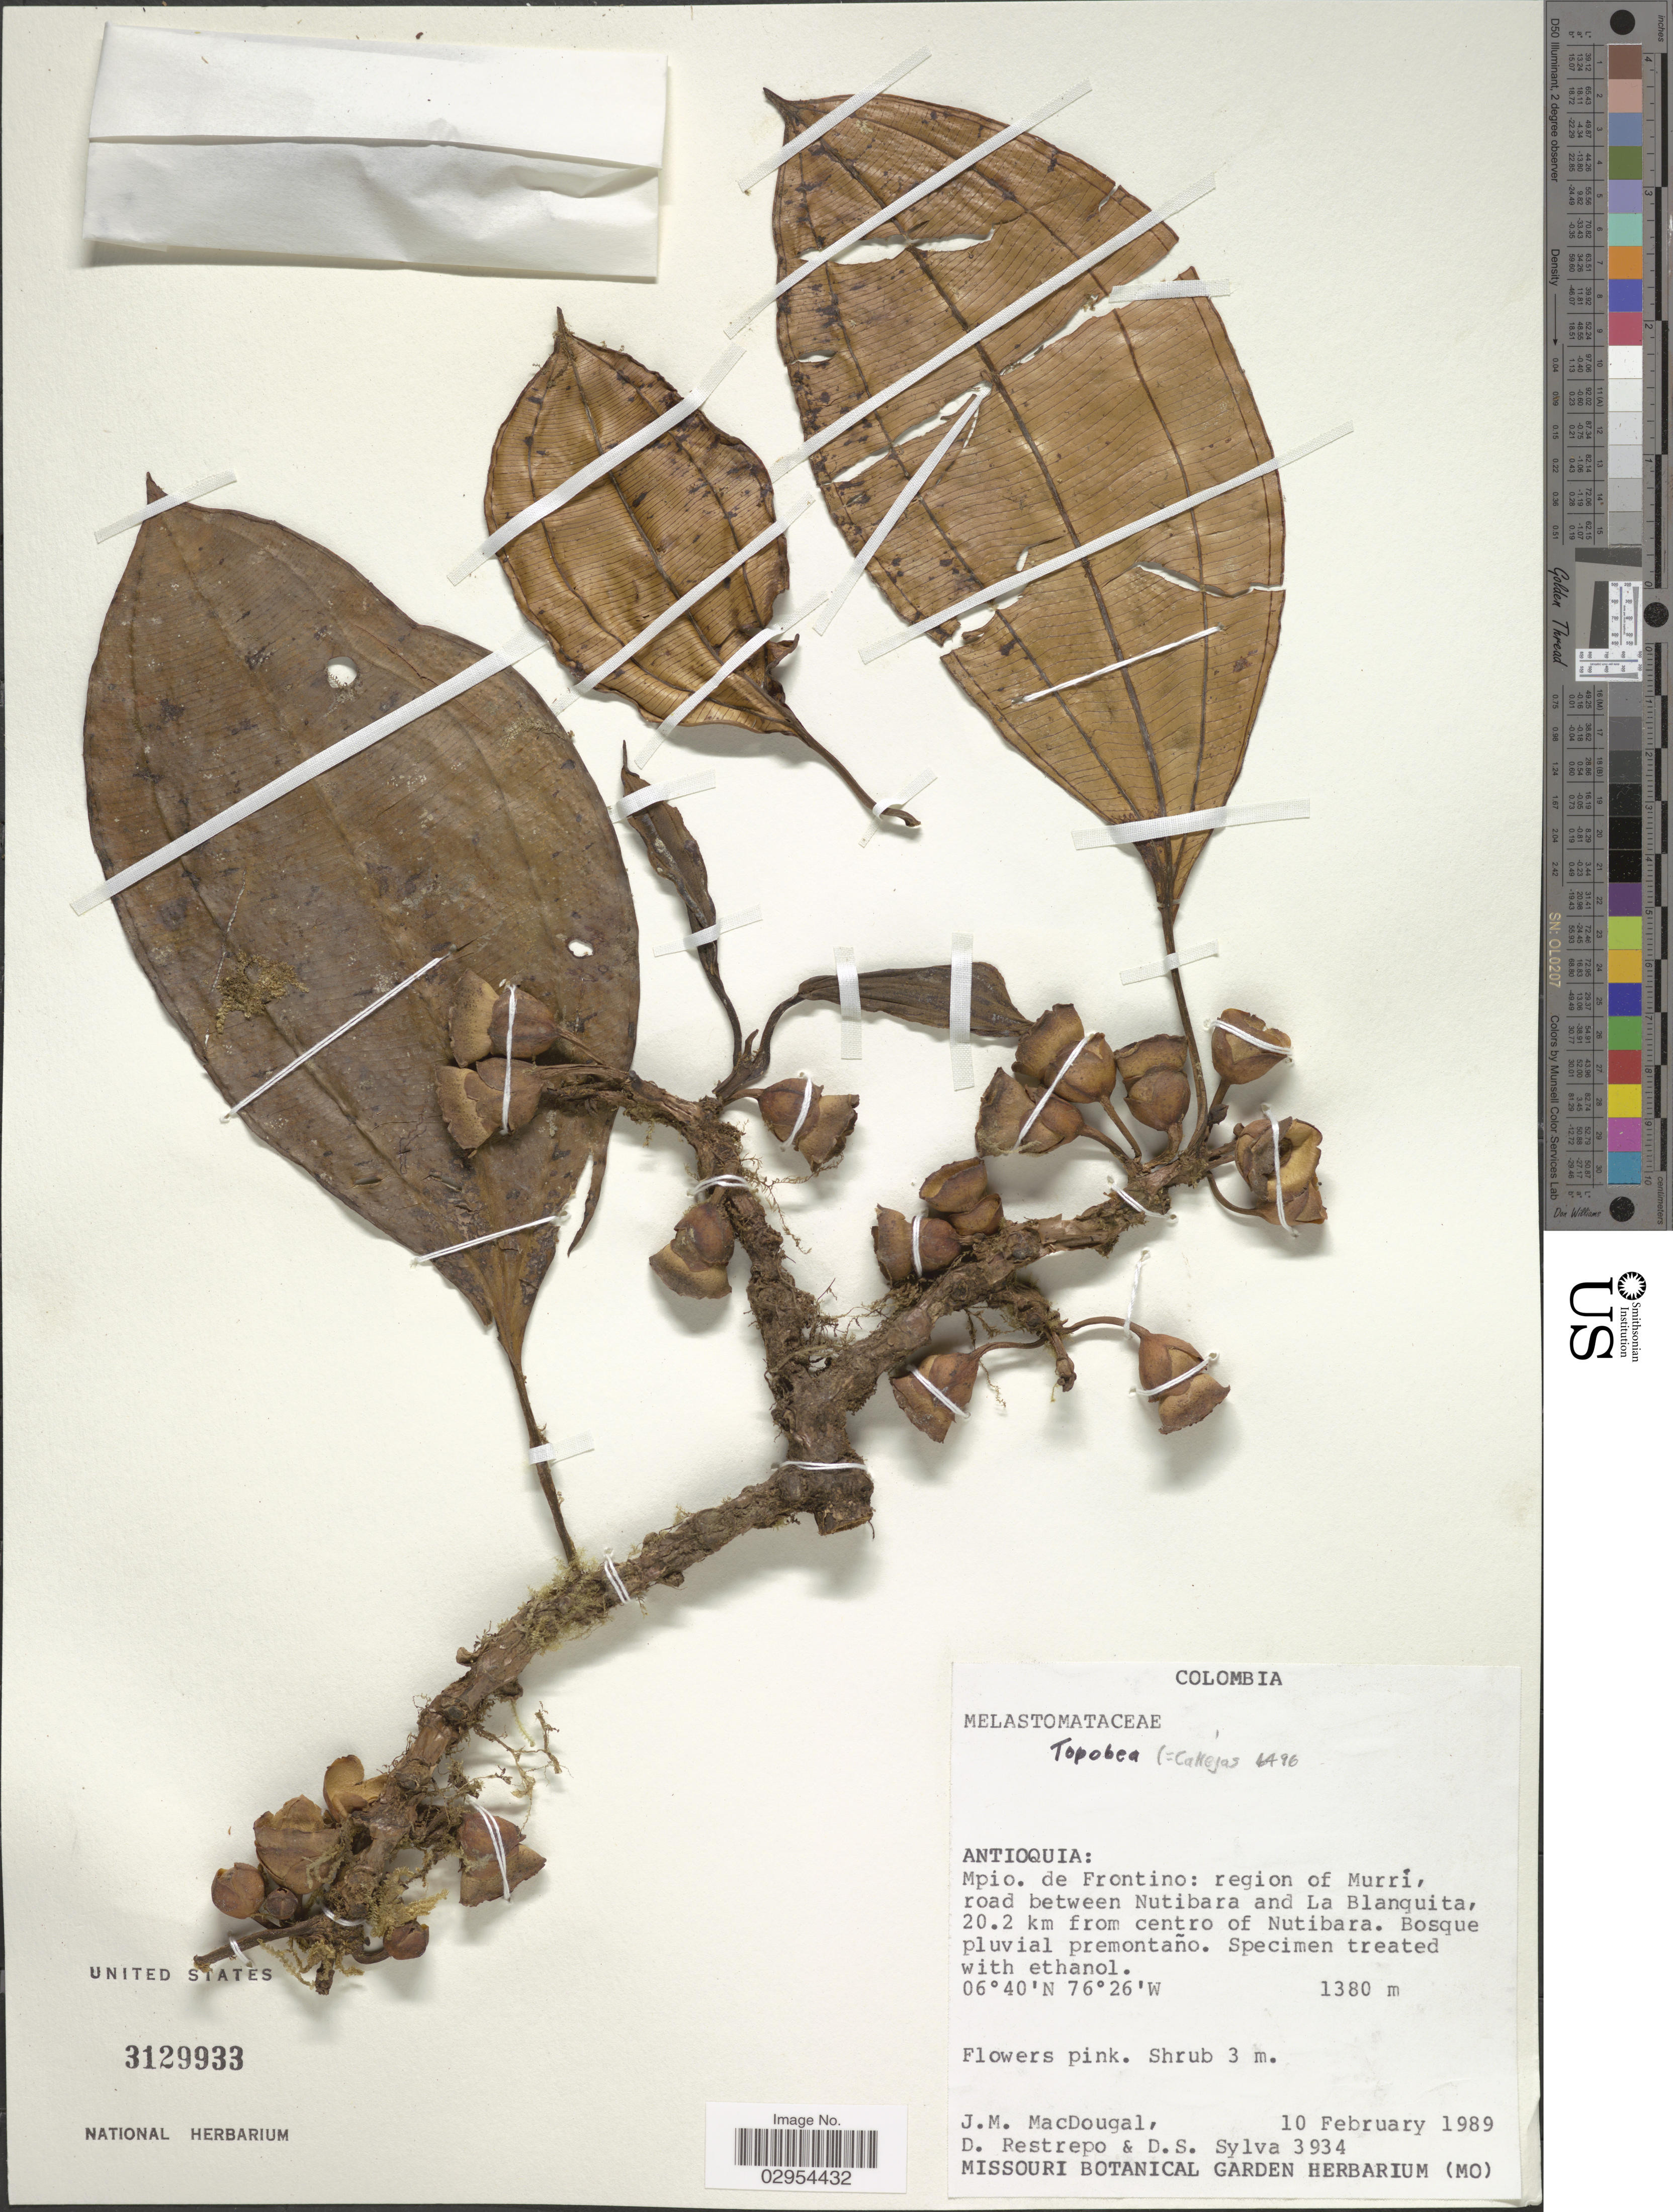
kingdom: Plantae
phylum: Tracheophyta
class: Magnoliopsida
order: Myrtales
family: Melastomataceae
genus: Topobea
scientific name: Topobea sp.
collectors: J. M. MacDougal, D. Restrepo & D. Sylva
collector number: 3934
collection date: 1989-02-10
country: Colombia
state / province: Antioquia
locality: Mpio. de Frontino: region of Murri, road between Nutibara and La Blanquita, 20.2 km from centro of Nutibara.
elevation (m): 1380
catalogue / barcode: US 3129933